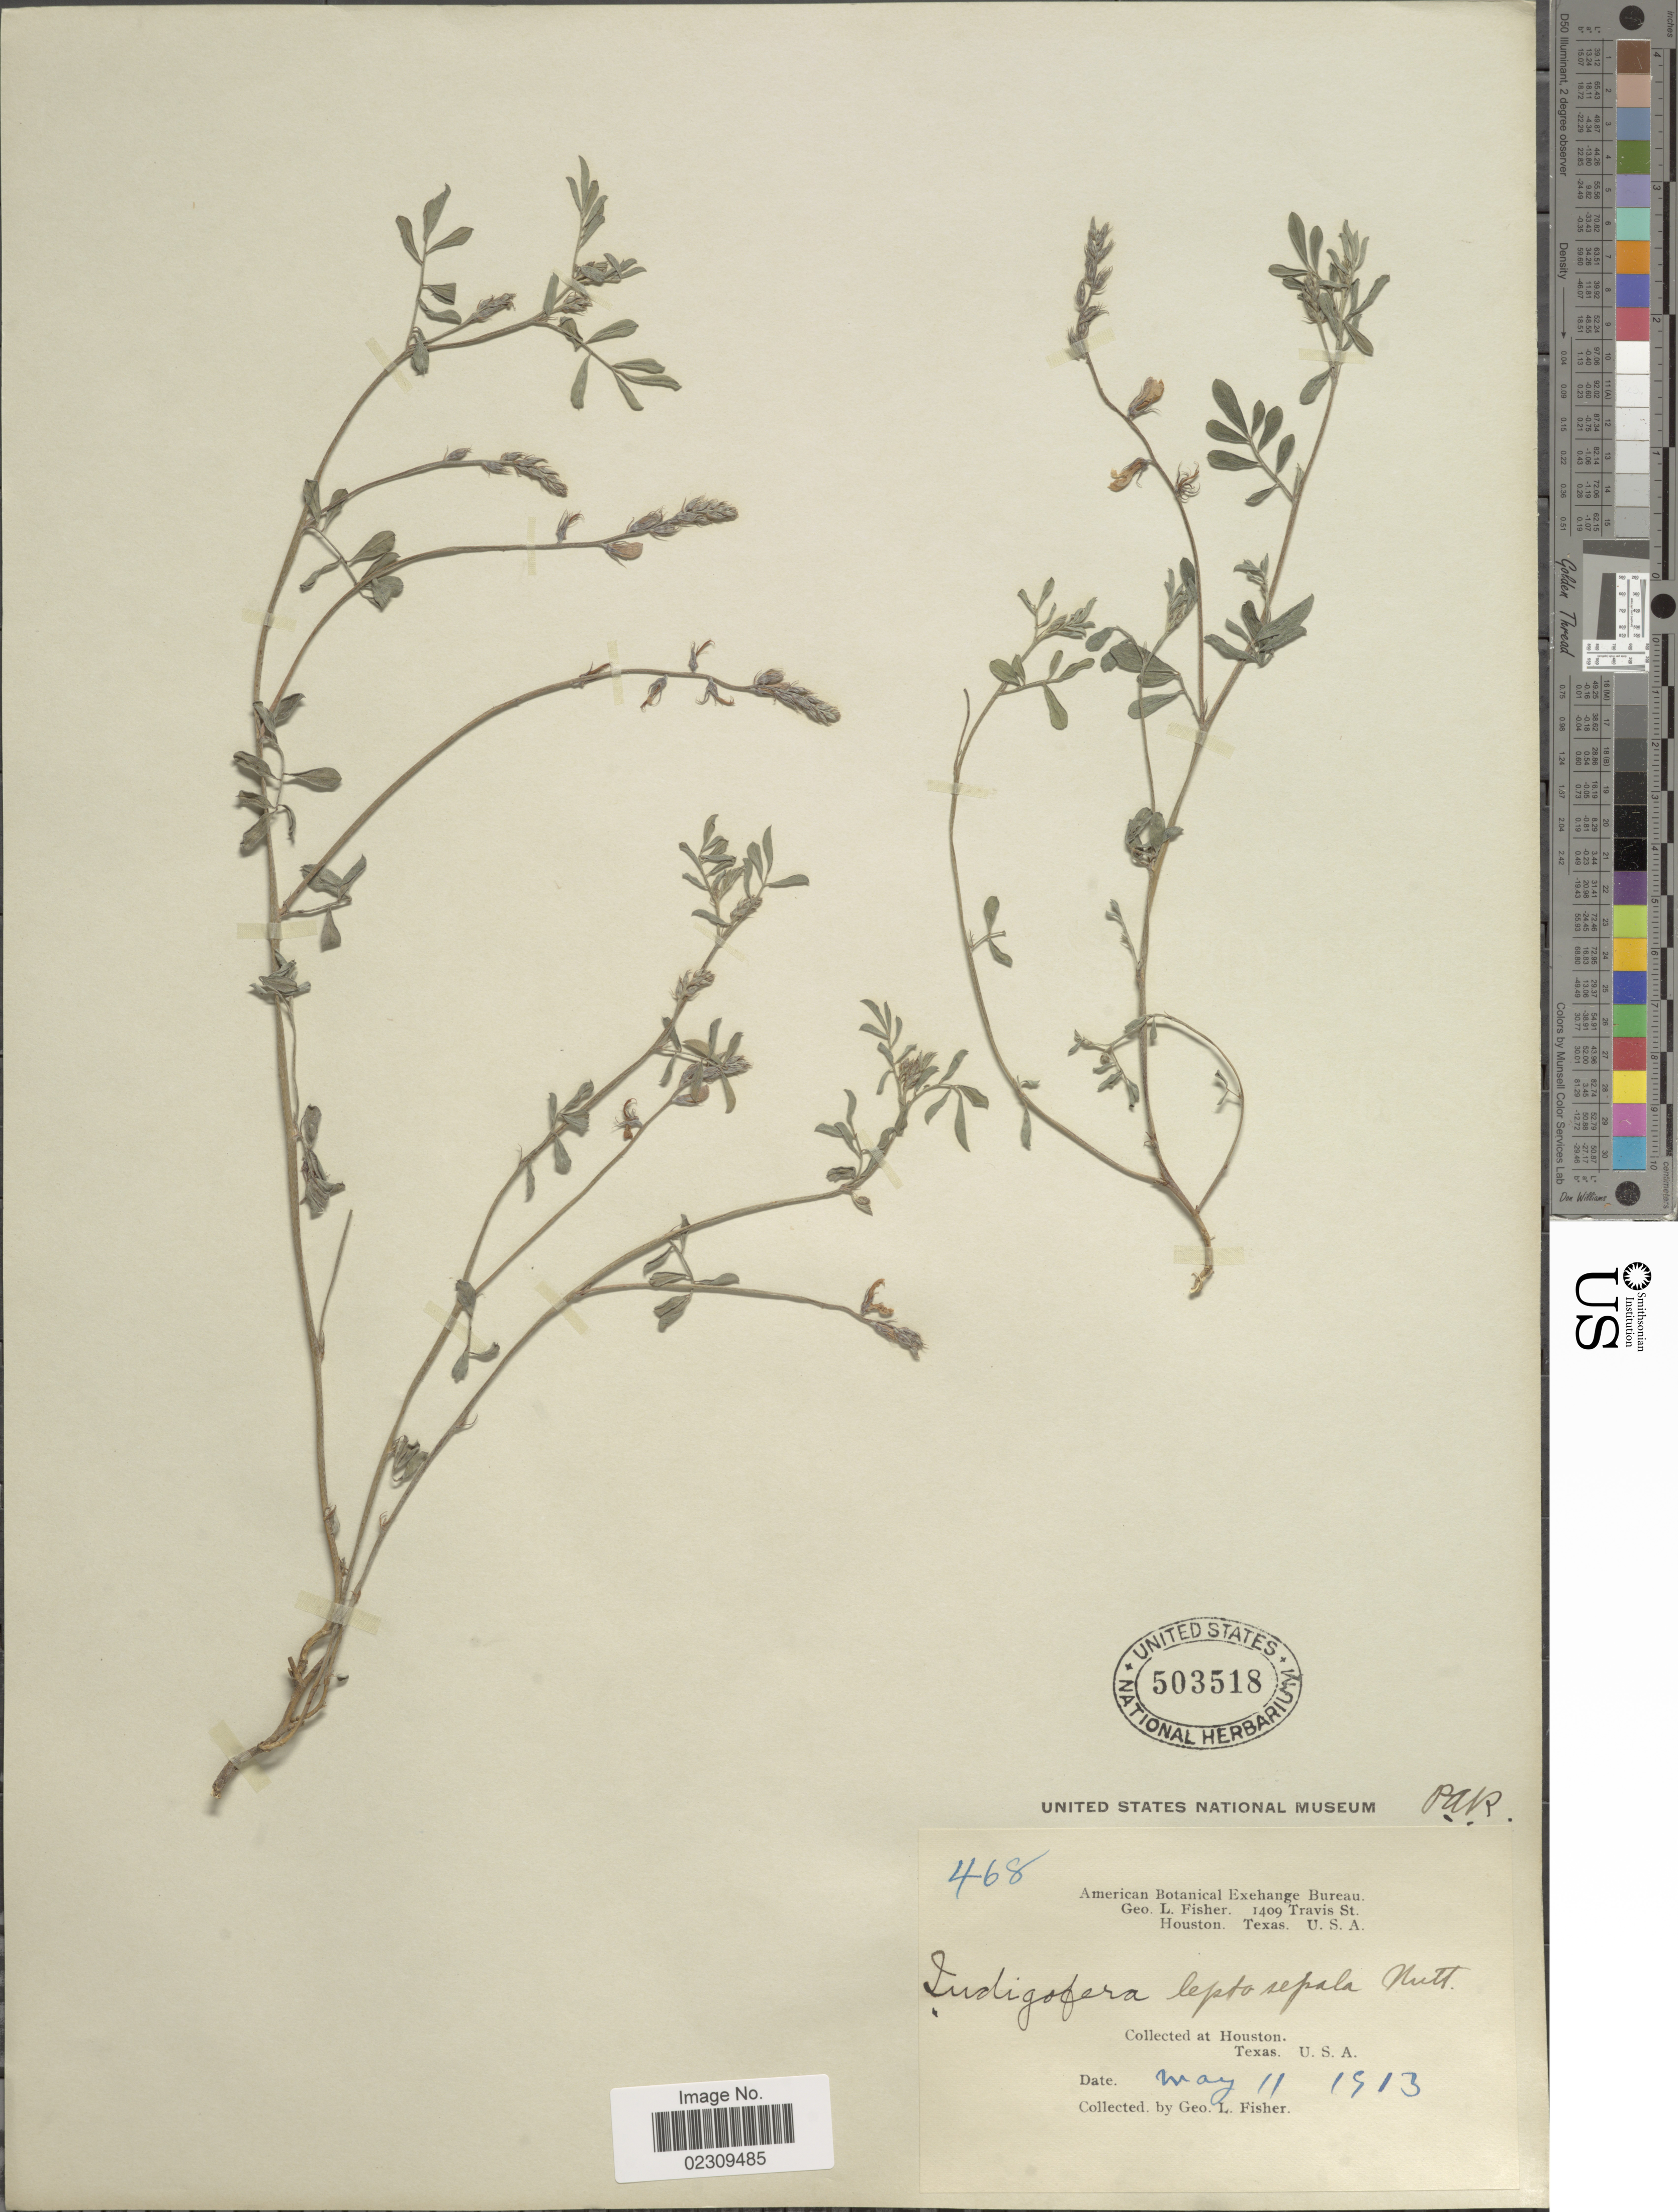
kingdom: Plantae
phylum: Tracheophyta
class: Magnoliopsida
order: Fabales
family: Fabaceae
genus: Indigofera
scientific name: Indigofera leptosepala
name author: Nutt.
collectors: G. L. Fisher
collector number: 468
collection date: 1913-05-11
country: United States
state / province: Texas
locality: Houston, U.S.A.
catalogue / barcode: US 503518